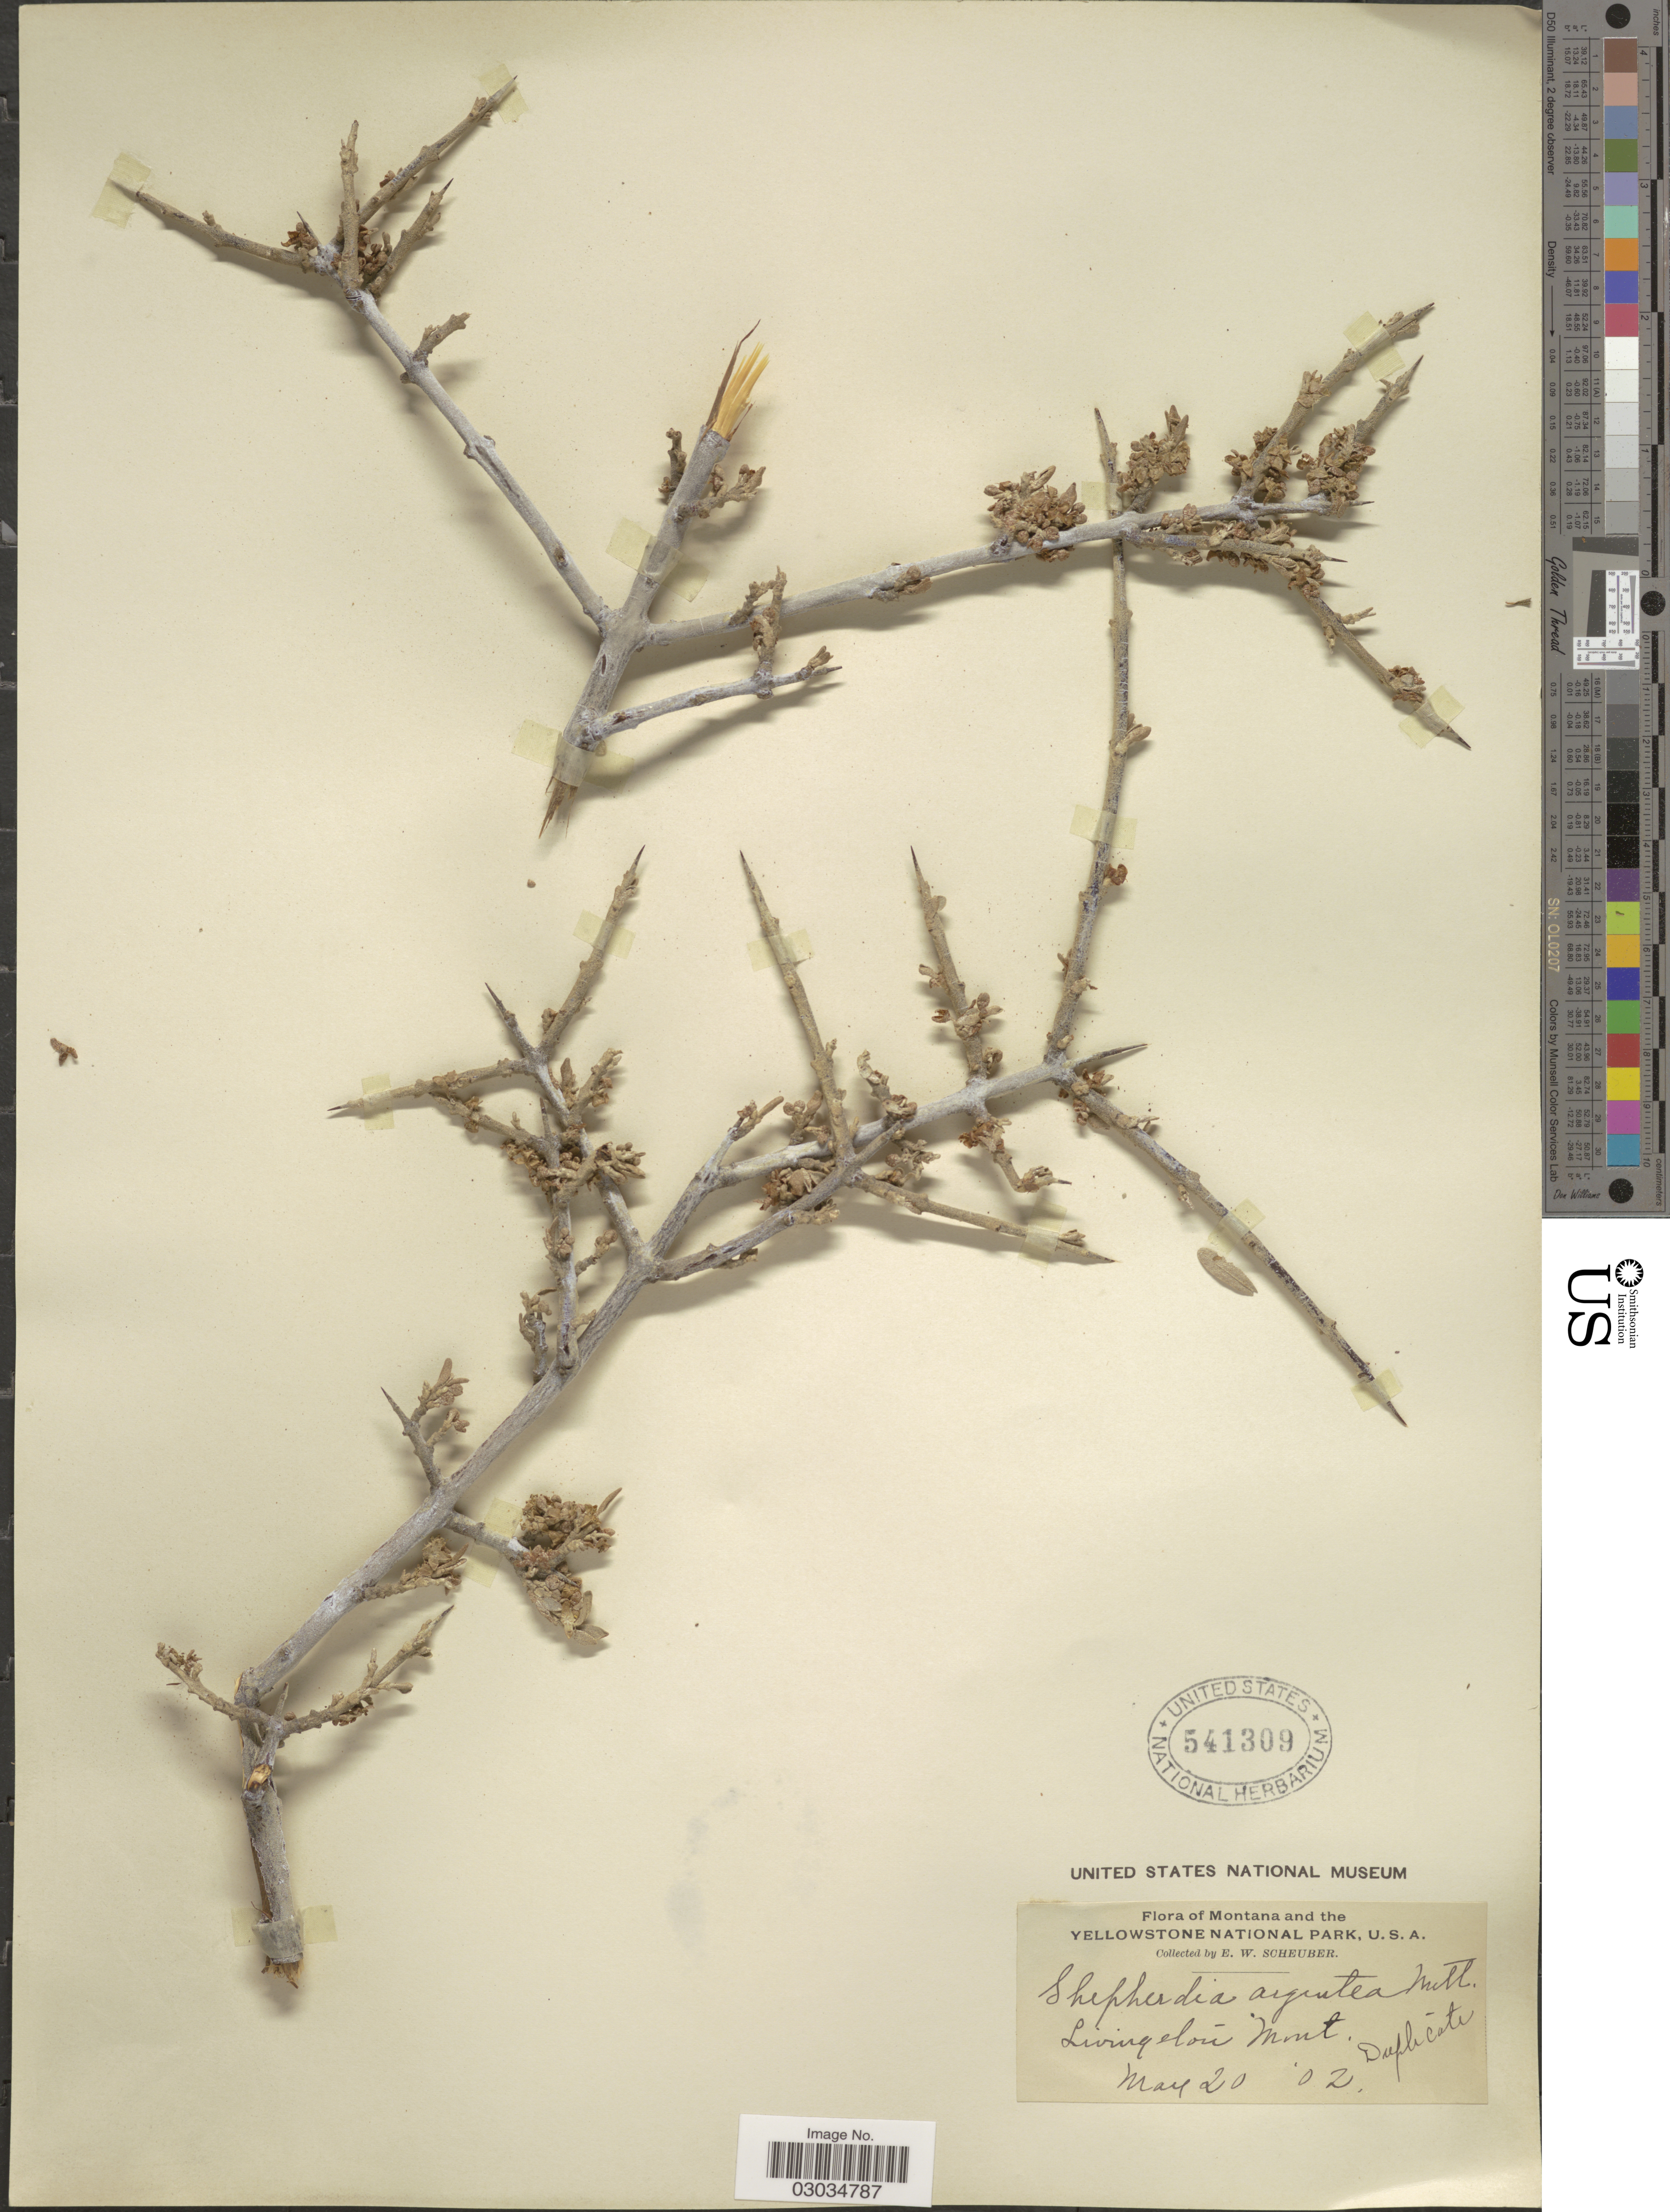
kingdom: Plantae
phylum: Tracheophyta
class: Magnoliopsida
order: Rosales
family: Elaeagnaceae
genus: Shepherdia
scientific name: Shepherdia argentea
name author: (Pursh) Nutt.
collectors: E. Scheuber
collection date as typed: Transcribed d/m/y: 20/5/2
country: United States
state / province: Montana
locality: Yellowstone National Park, Livingston.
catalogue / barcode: US 541309